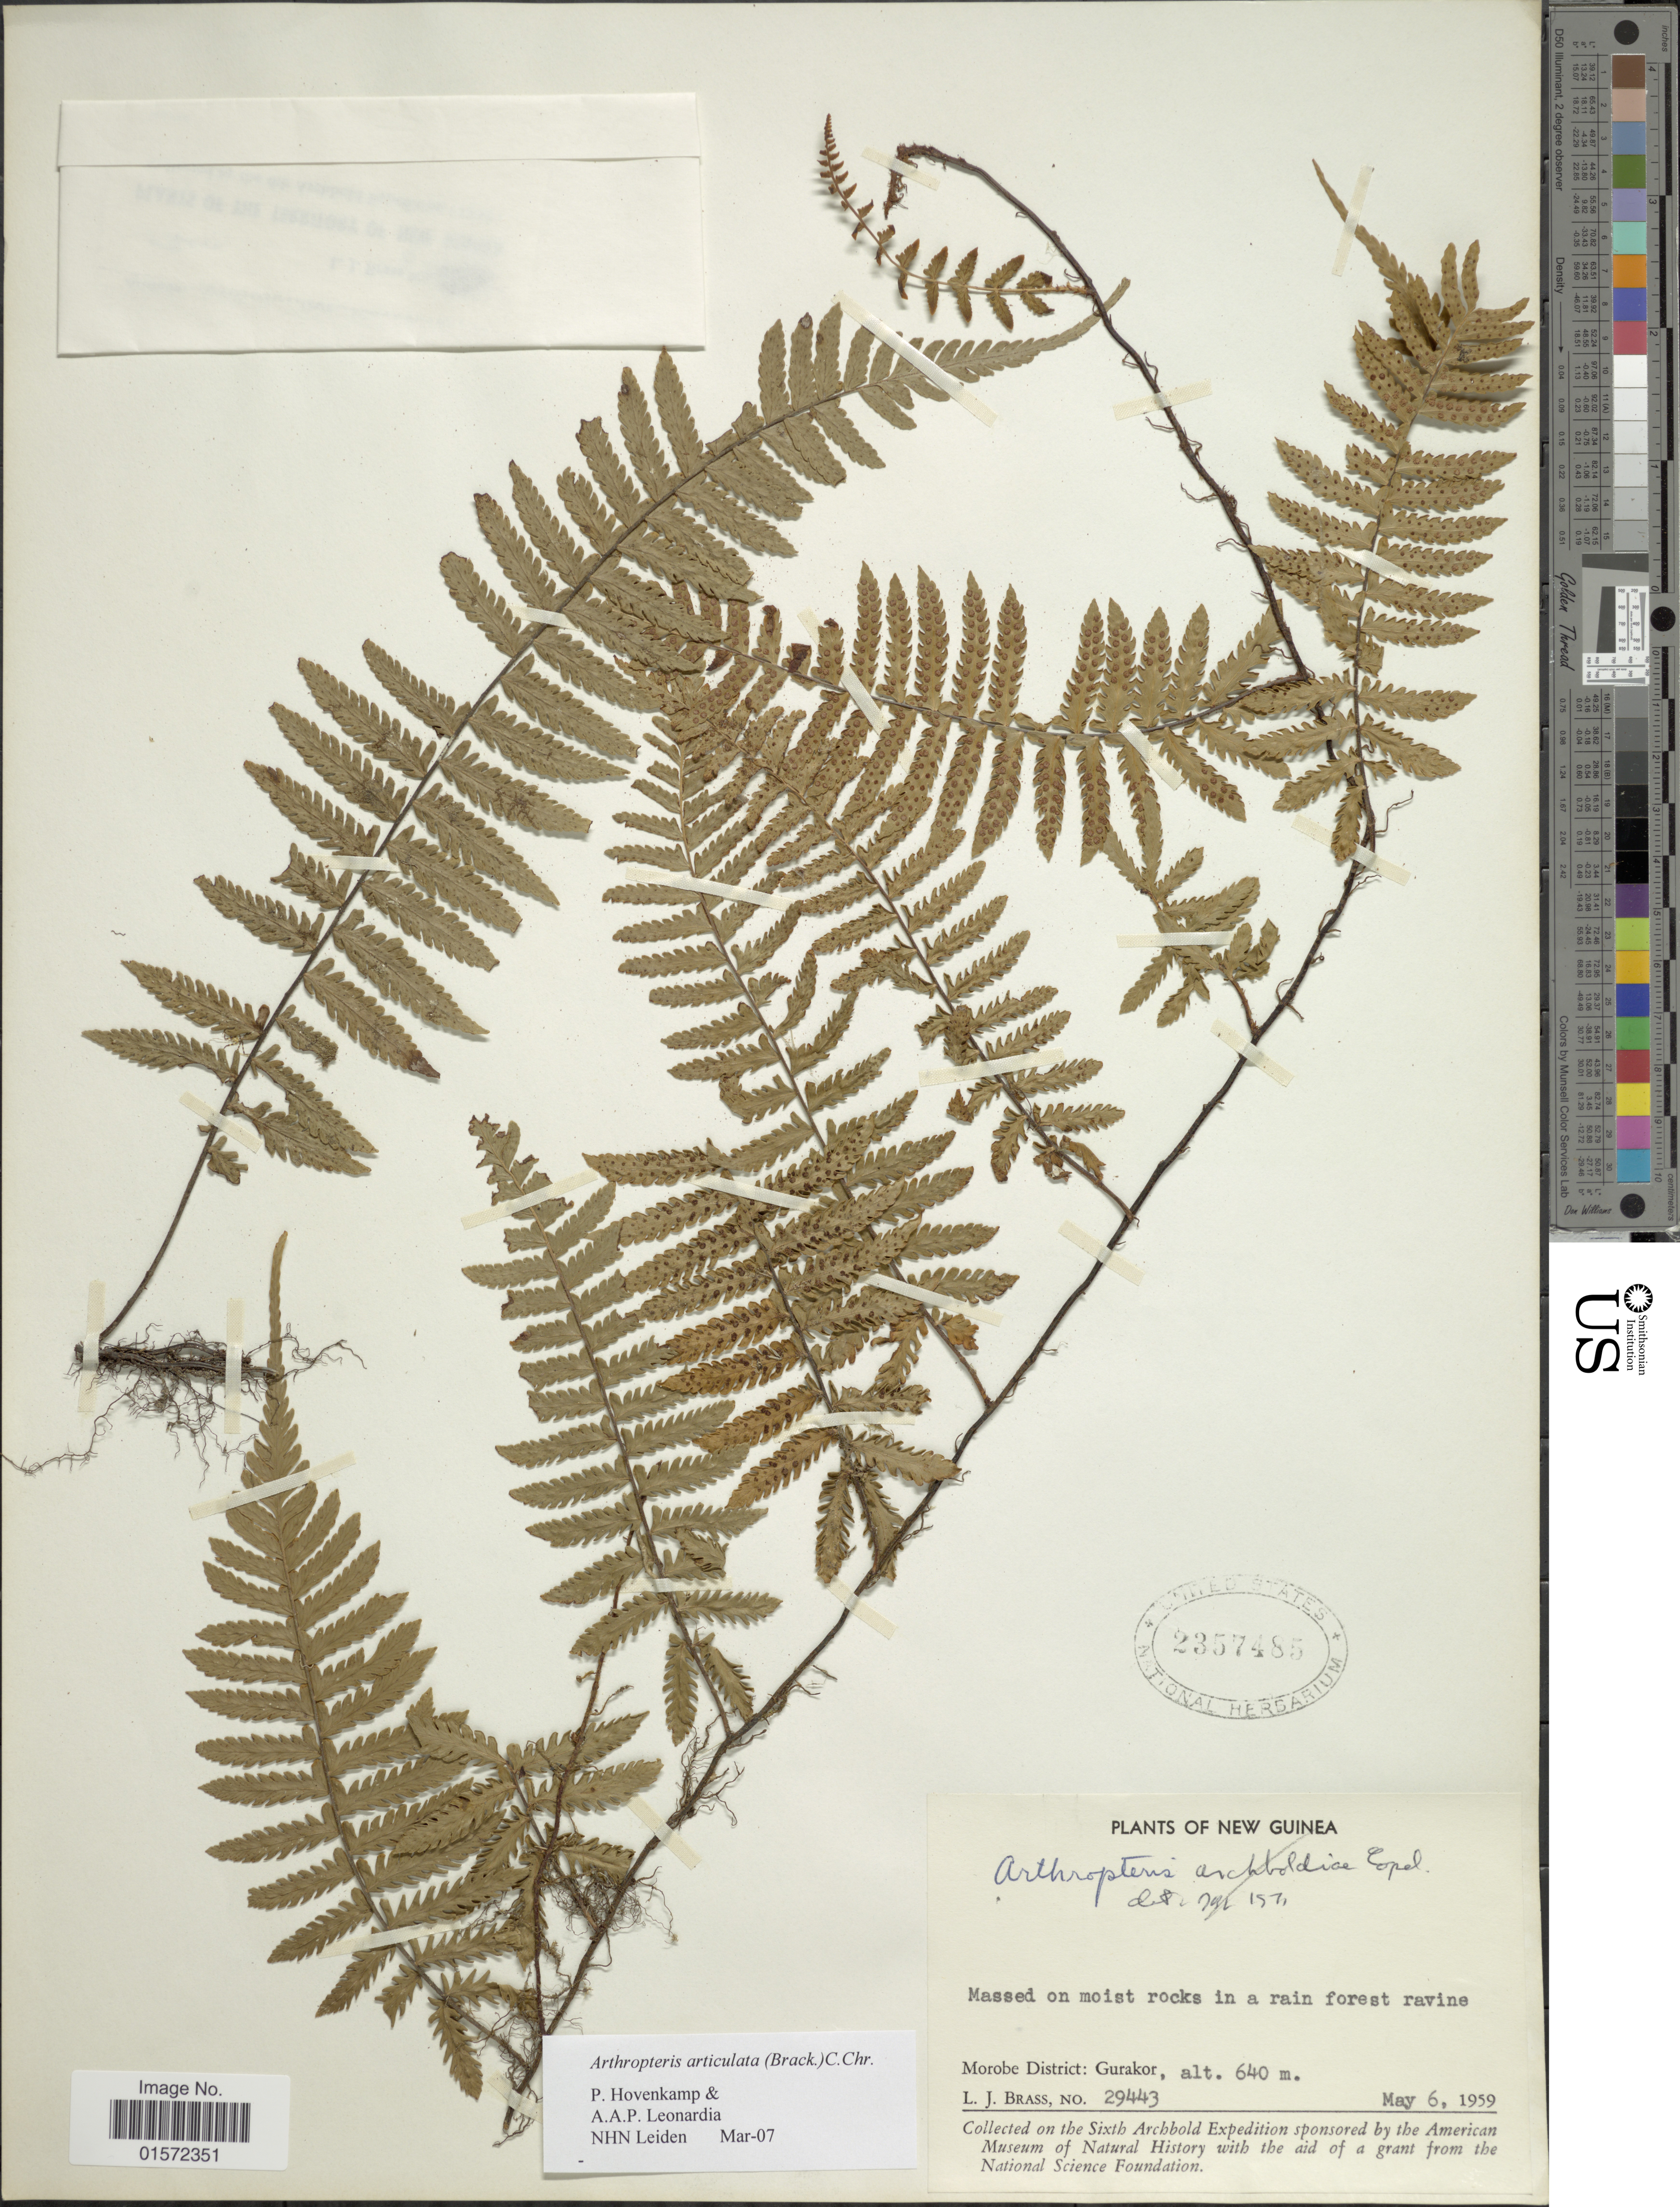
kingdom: Plantae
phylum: Tracheophyta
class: Polypodiopsida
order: Polypodiales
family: Tectariaceae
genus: Arthropteris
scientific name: Arthropteris articulata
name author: (Brack.) C. Chr.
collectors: L. J. Brass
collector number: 29443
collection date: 1959-05-06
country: Papua New Guinea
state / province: Morobe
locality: Gurakor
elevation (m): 640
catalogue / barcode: US 2357485